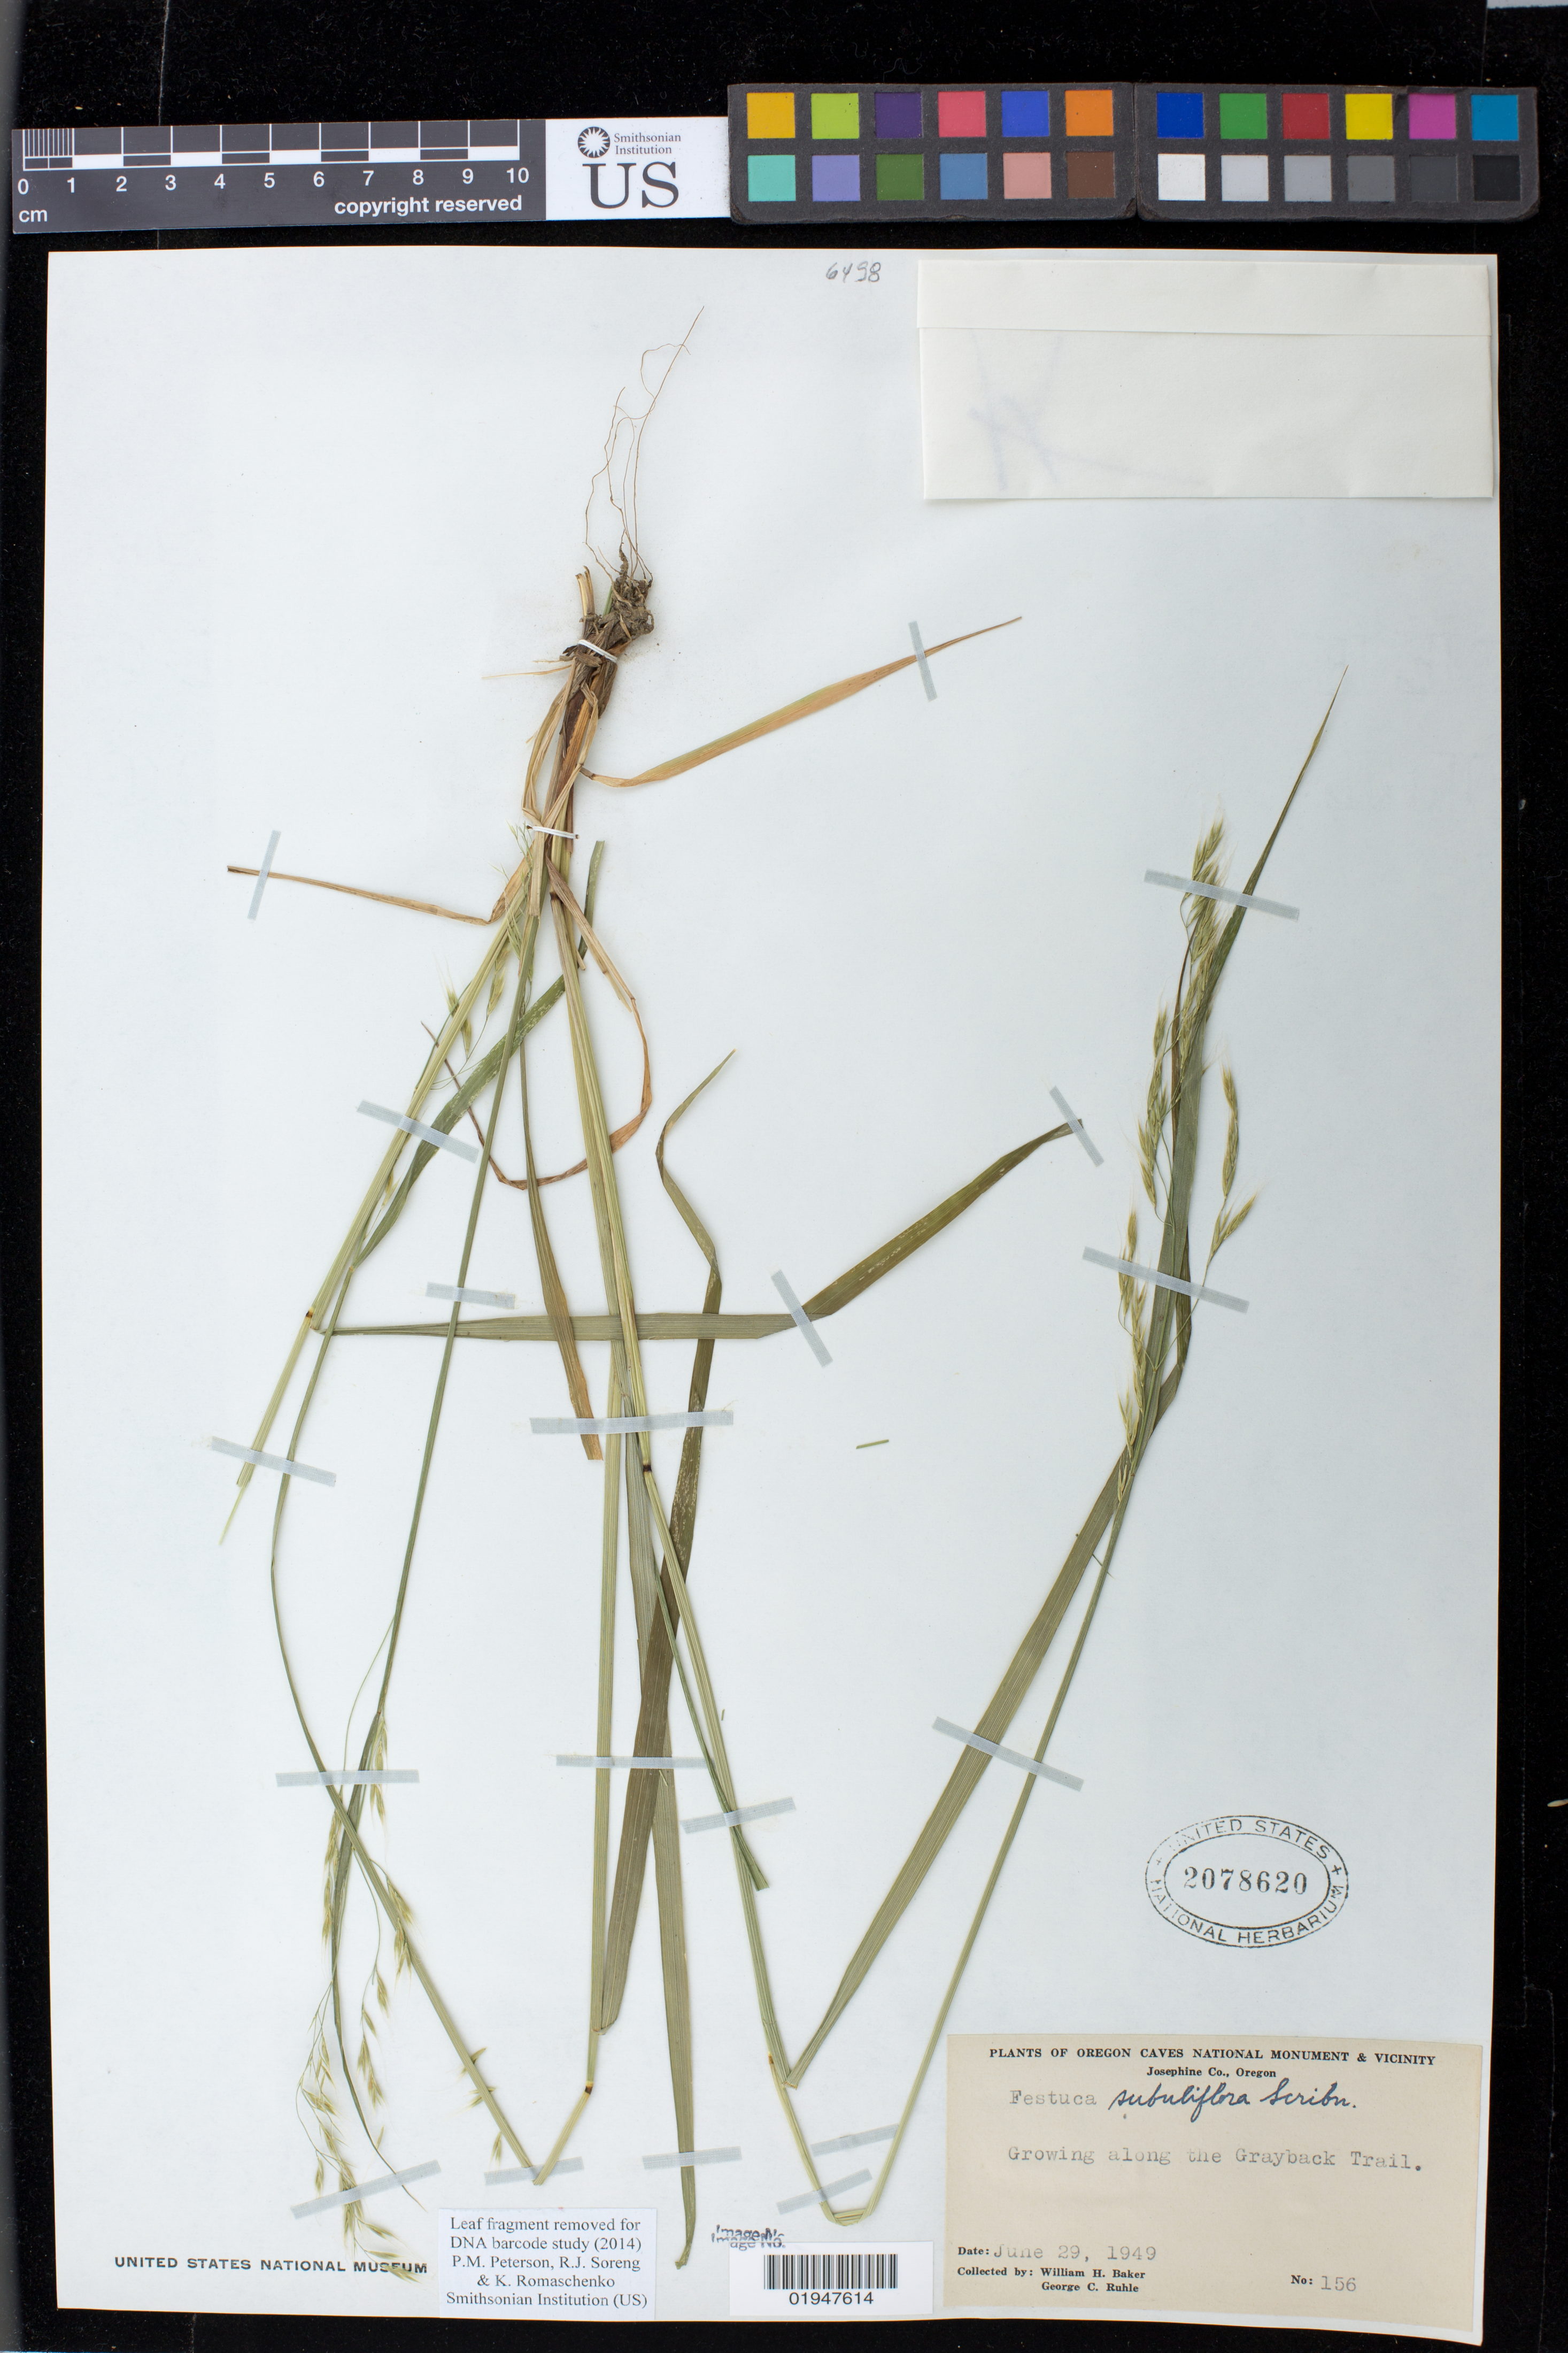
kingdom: Plantae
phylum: Tracheophyta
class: Liliopsida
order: Poales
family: Poaceae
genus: Festuca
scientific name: Festuca subuliflora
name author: Scribn. in Macoun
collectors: W. H. Baker & G. Ruhle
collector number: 156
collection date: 1949-06-29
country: United States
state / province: Oregon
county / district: Josephine County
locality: Oregon Caves National Monument & Vicinity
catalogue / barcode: US 2078620